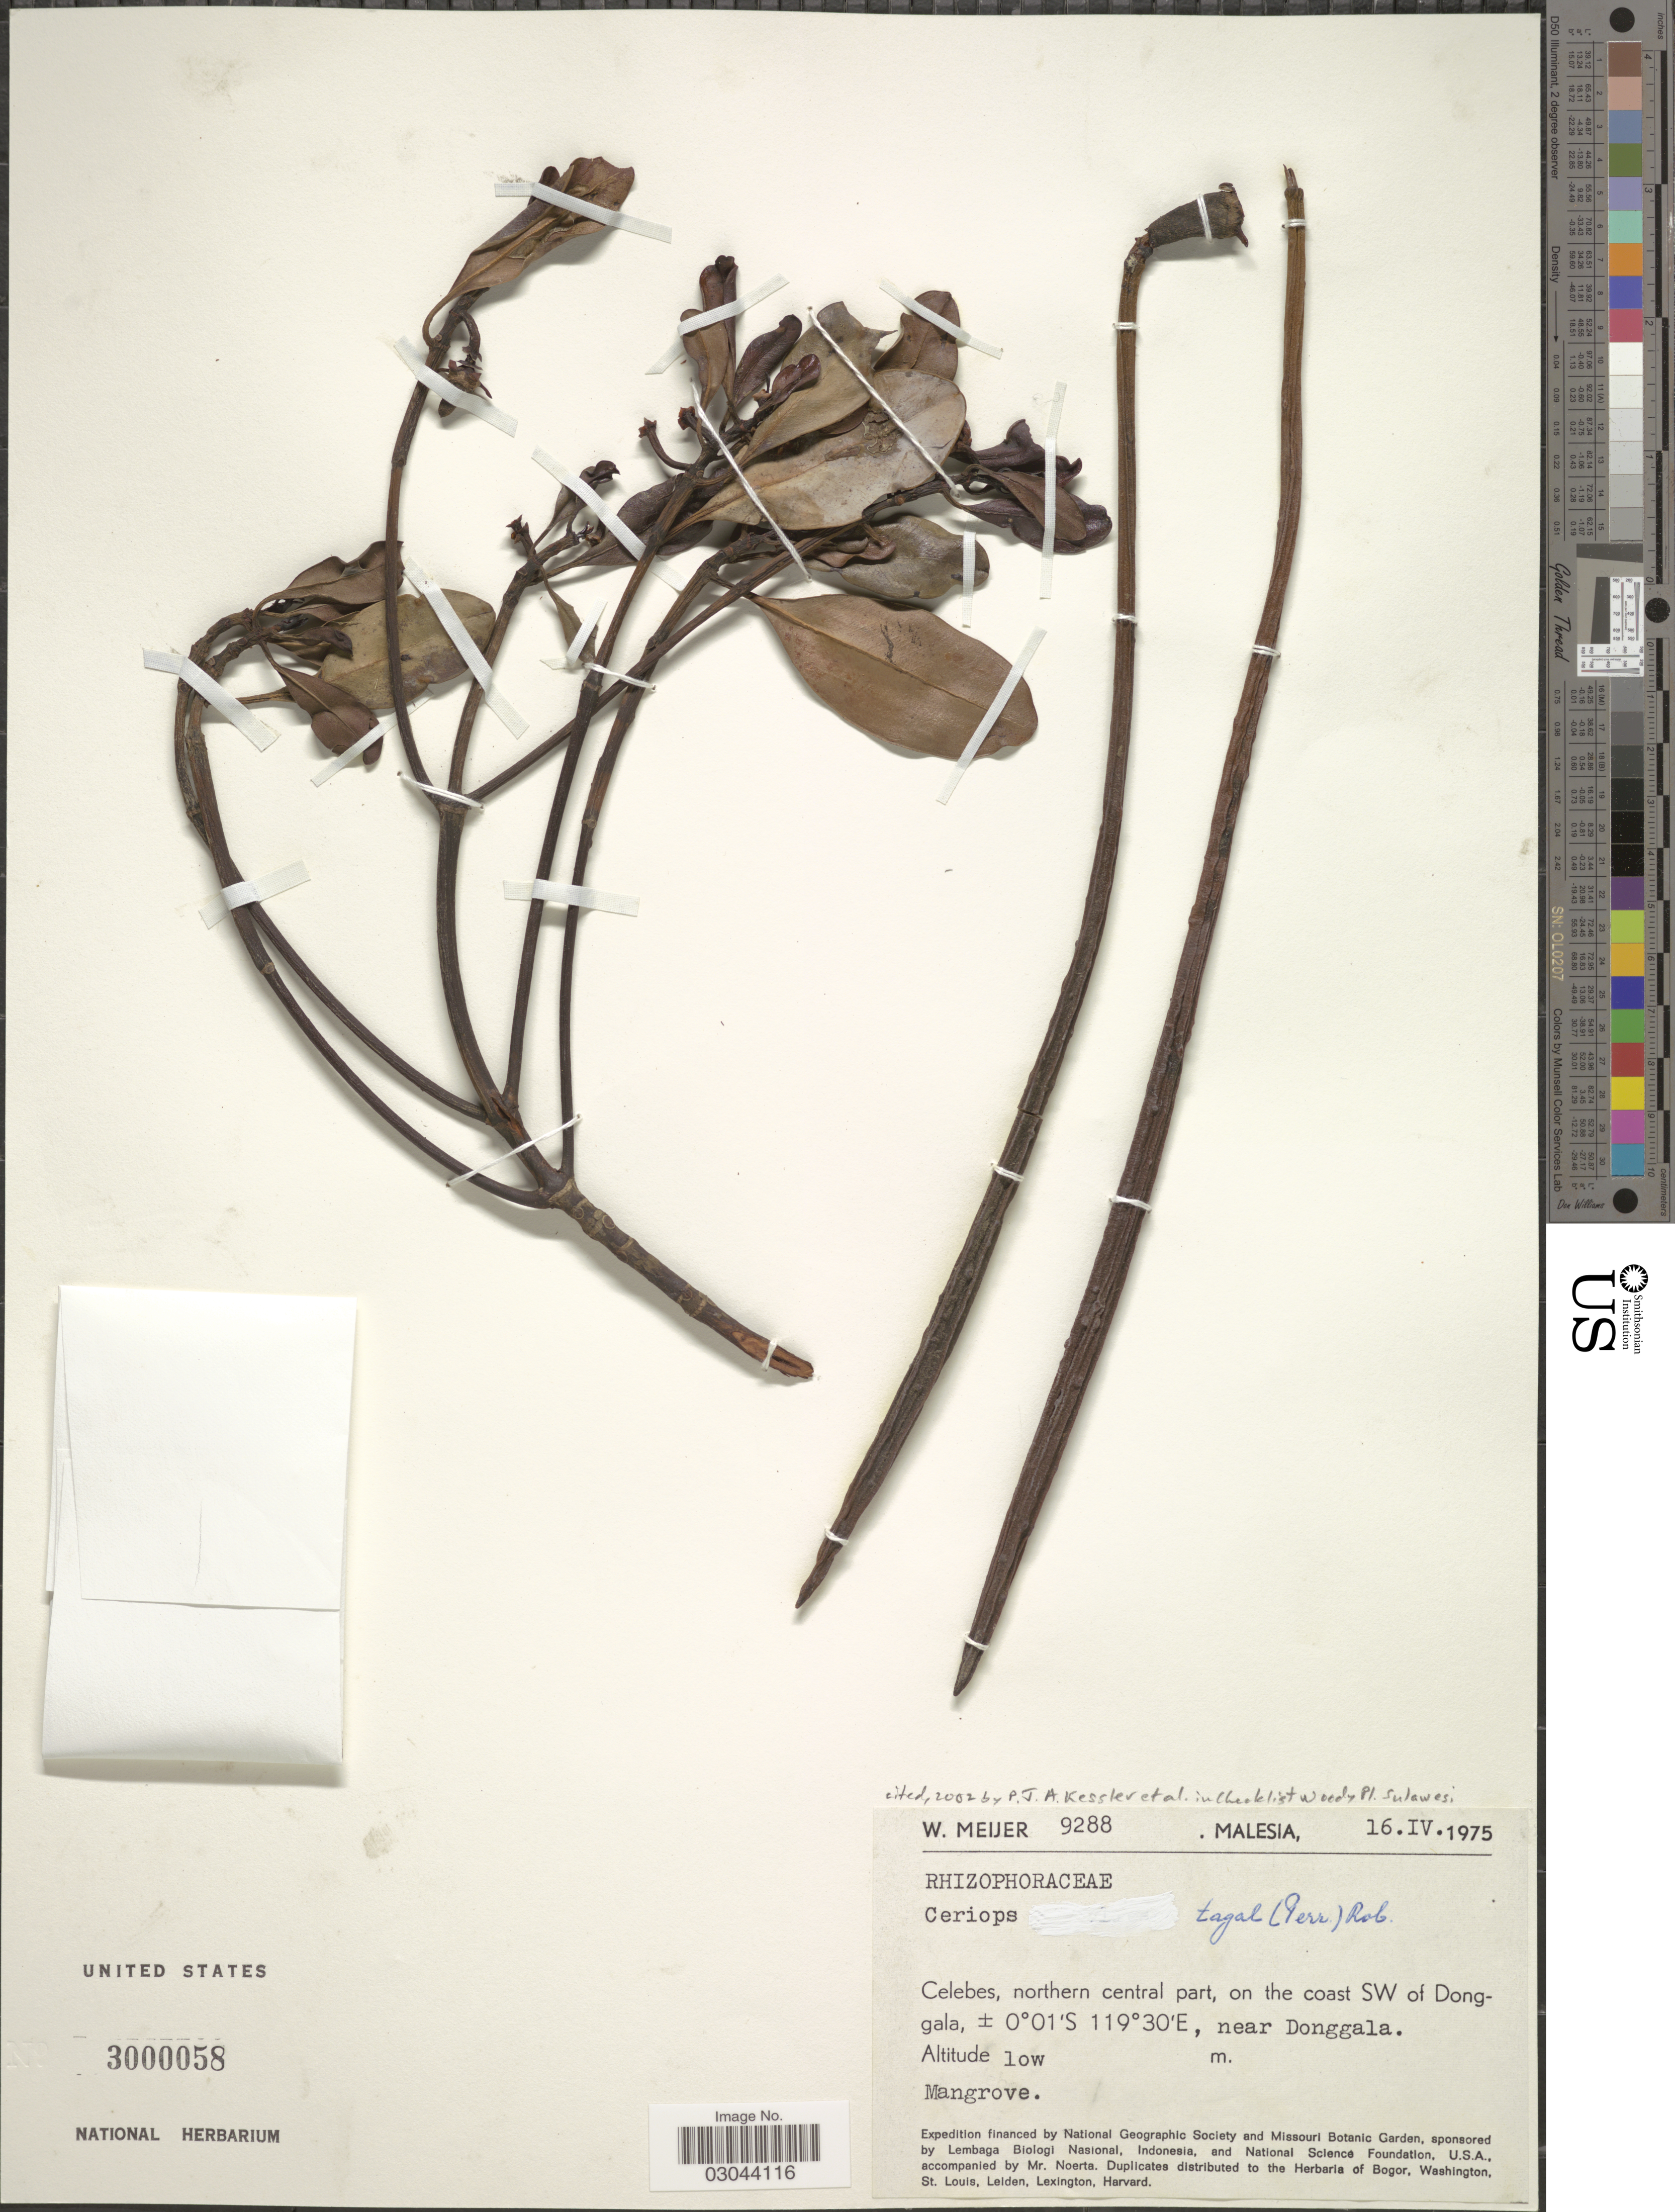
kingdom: Plantae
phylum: Tracheophyta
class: Magnoliopsida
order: Malpighiales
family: Rhizophoraceae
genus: Ceriops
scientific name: Ceriops tagal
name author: (Perr.) C.B. Rob.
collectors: W. Meijer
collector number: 9288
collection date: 1975-04-16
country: Malaysia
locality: Malesia. Celebes, northern central part, on the coast SW of Donggala, near Donggala.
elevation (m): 10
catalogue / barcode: US 3000058